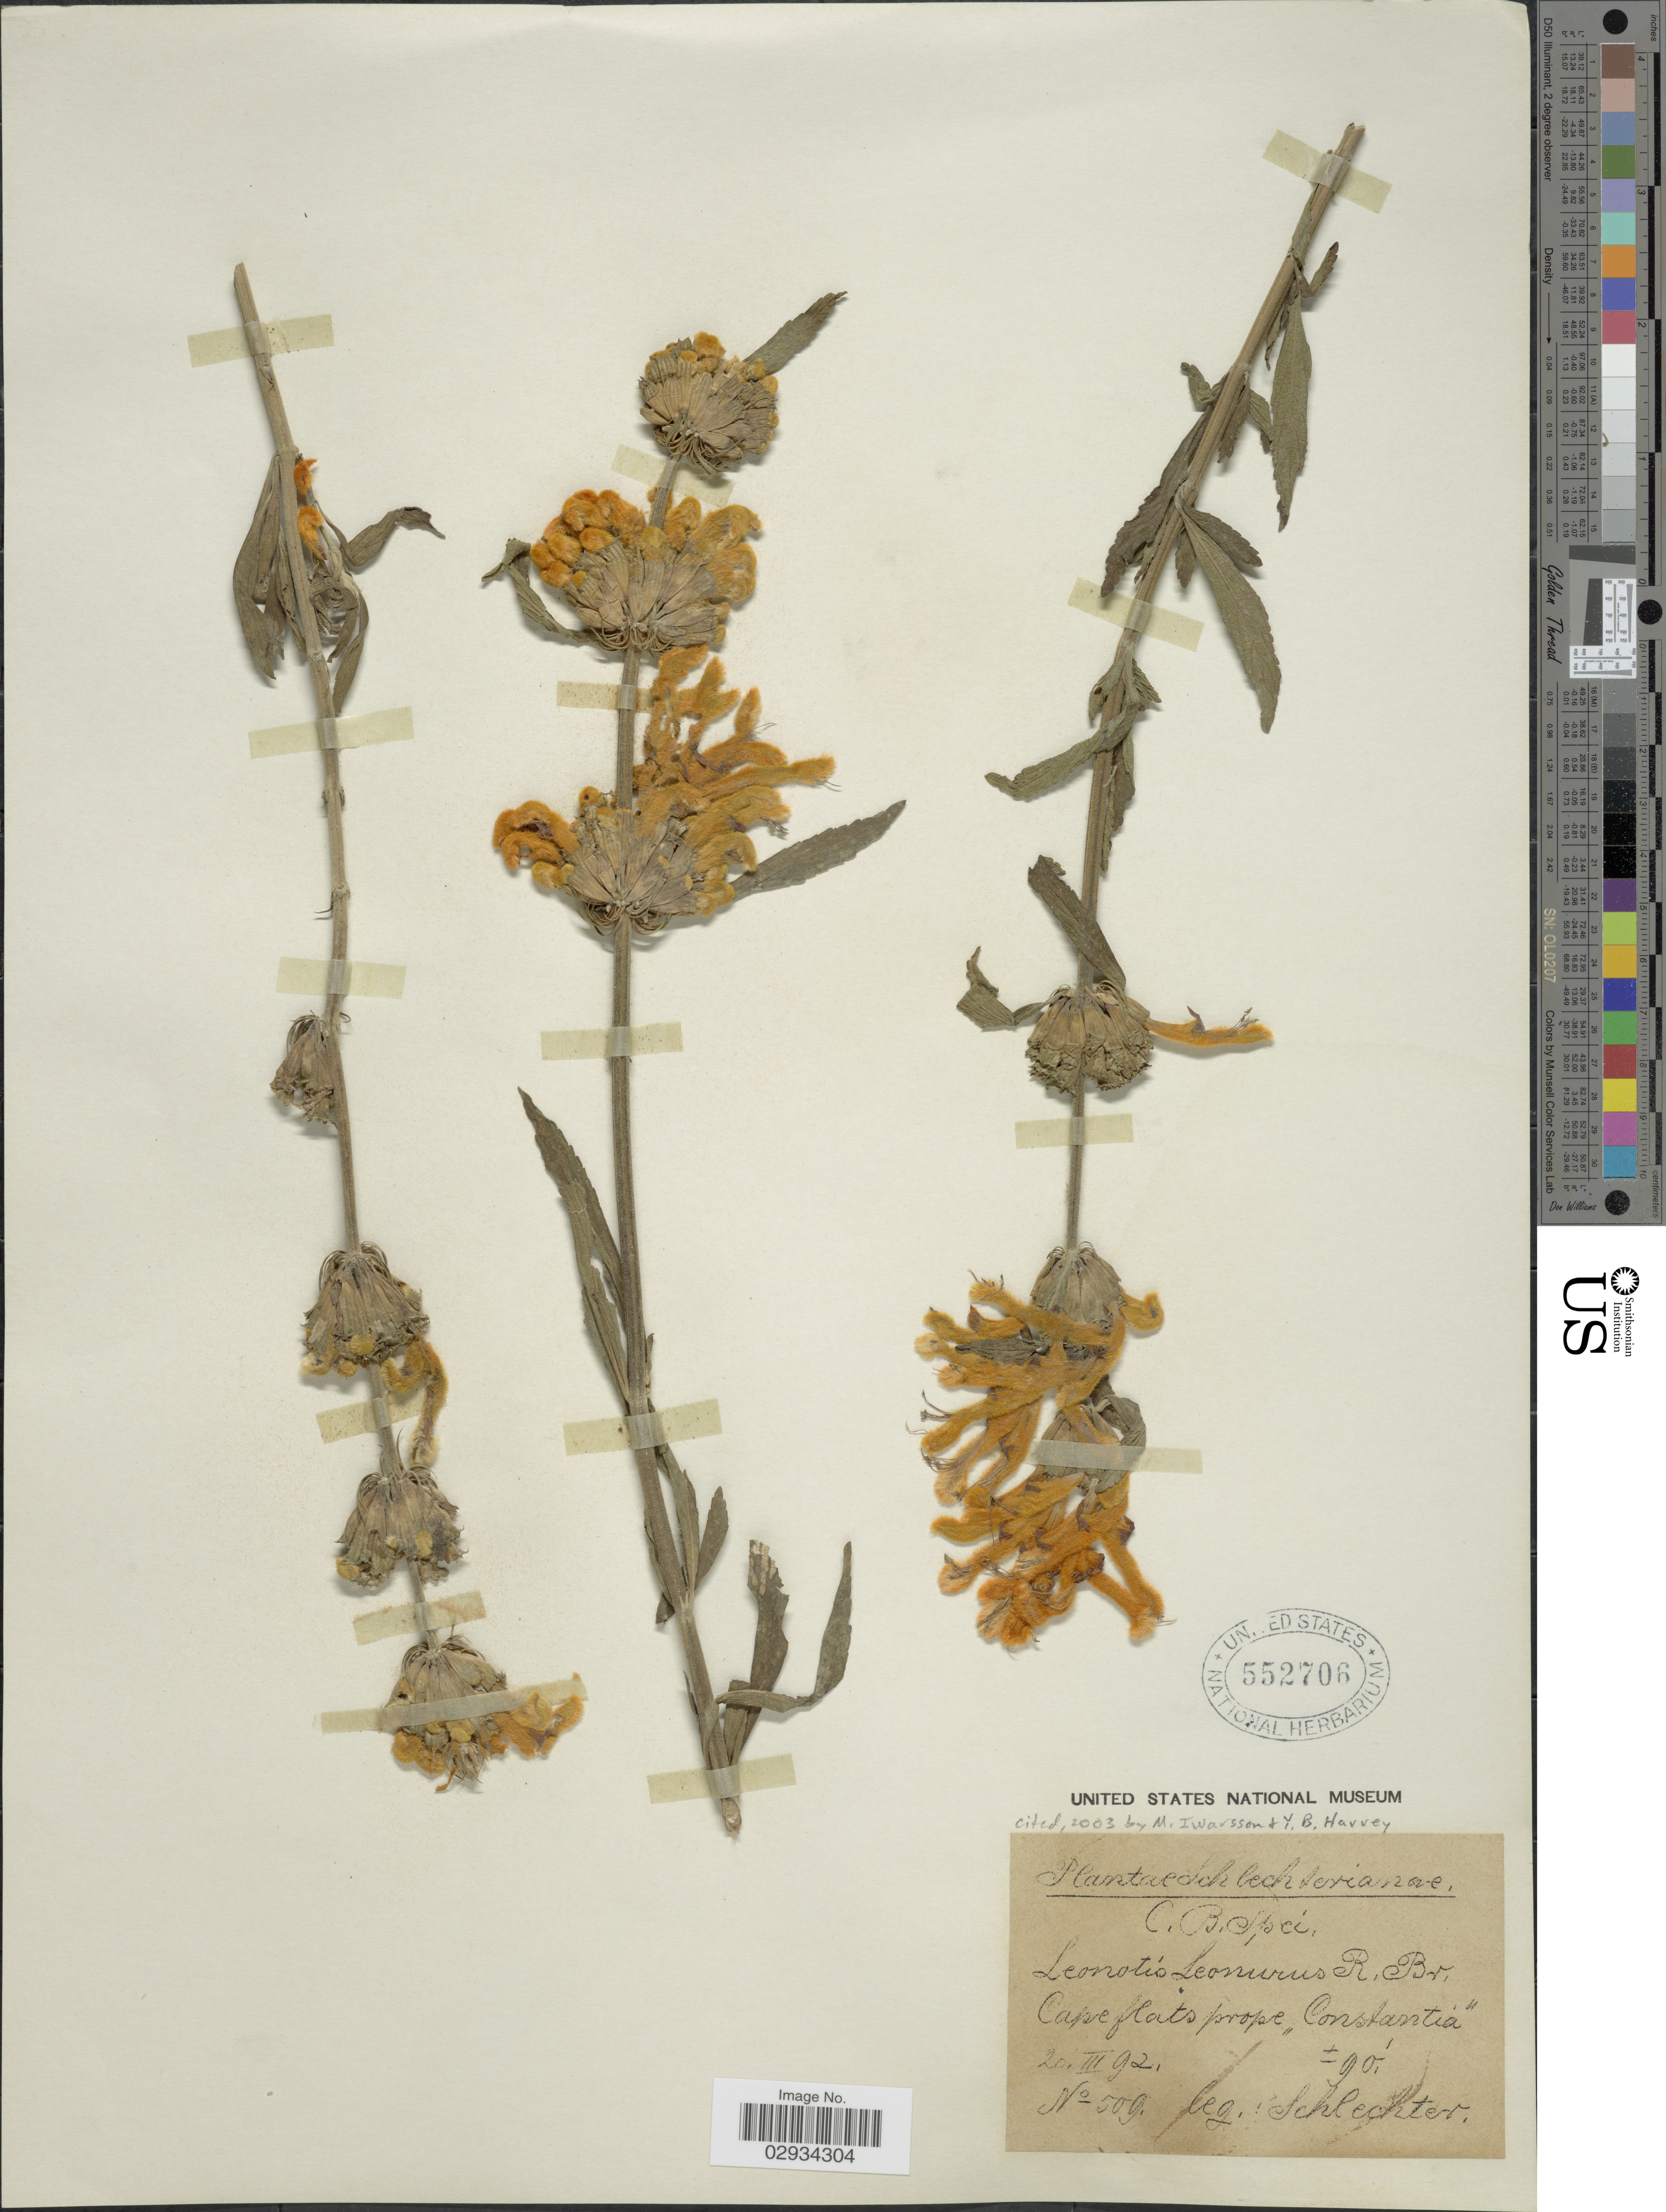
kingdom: Plantae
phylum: Tracheophyta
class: Magnoliopsida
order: Lamiales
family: Lamiaceae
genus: Leonotis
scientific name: Leonotis leonurus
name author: (L.) R. Br.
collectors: Schlechter, --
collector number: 509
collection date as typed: Transcribed d/m/y: 20/3/92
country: South Africa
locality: C.B. Spei. Cape flats prope "Constantia".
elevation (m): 27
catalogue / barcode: US 552706